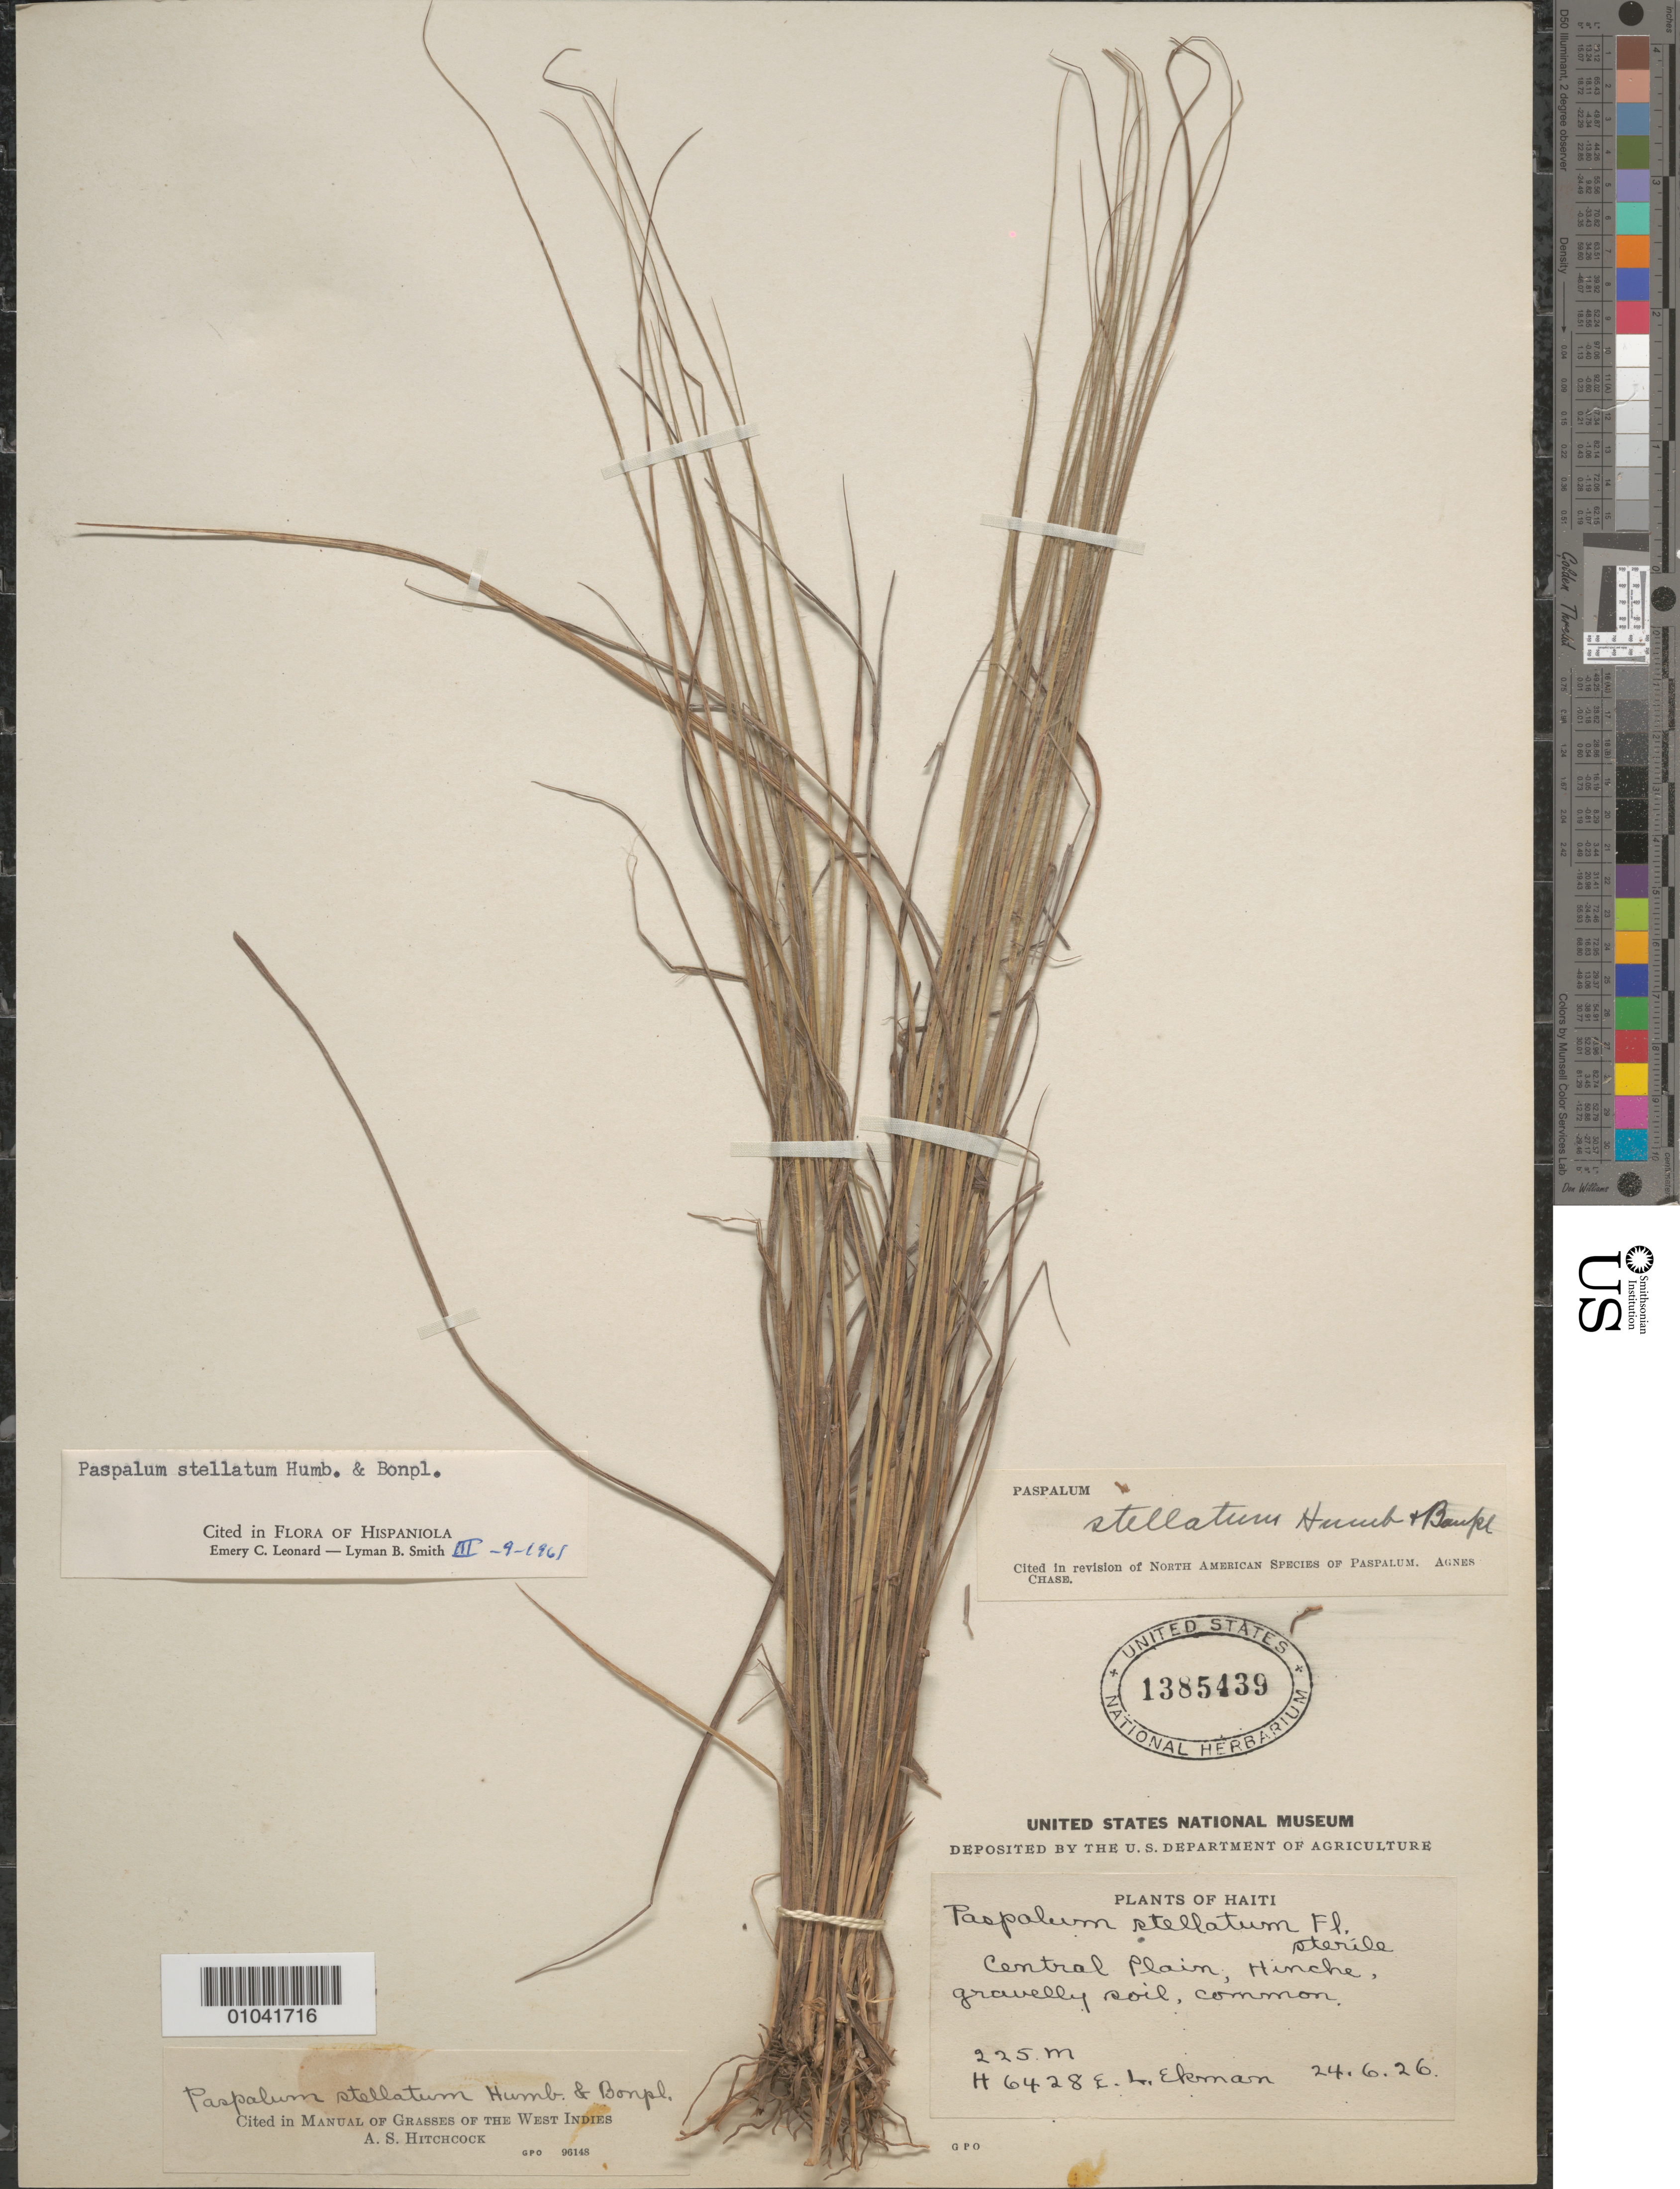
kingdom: Plantae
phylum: Tracheophyta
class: Liliopsida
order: Poales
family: Poaceae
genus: Paspalum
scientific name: Paspalum stellatum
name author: Humb. & Bonpl. ex Flüggé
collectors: E. L. Ekman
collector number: H 6428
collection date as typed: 24 Jun 1926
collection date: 1926-06-24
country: Haiti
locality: Central plain, Hinche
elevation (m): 225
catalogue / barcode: US 1385439